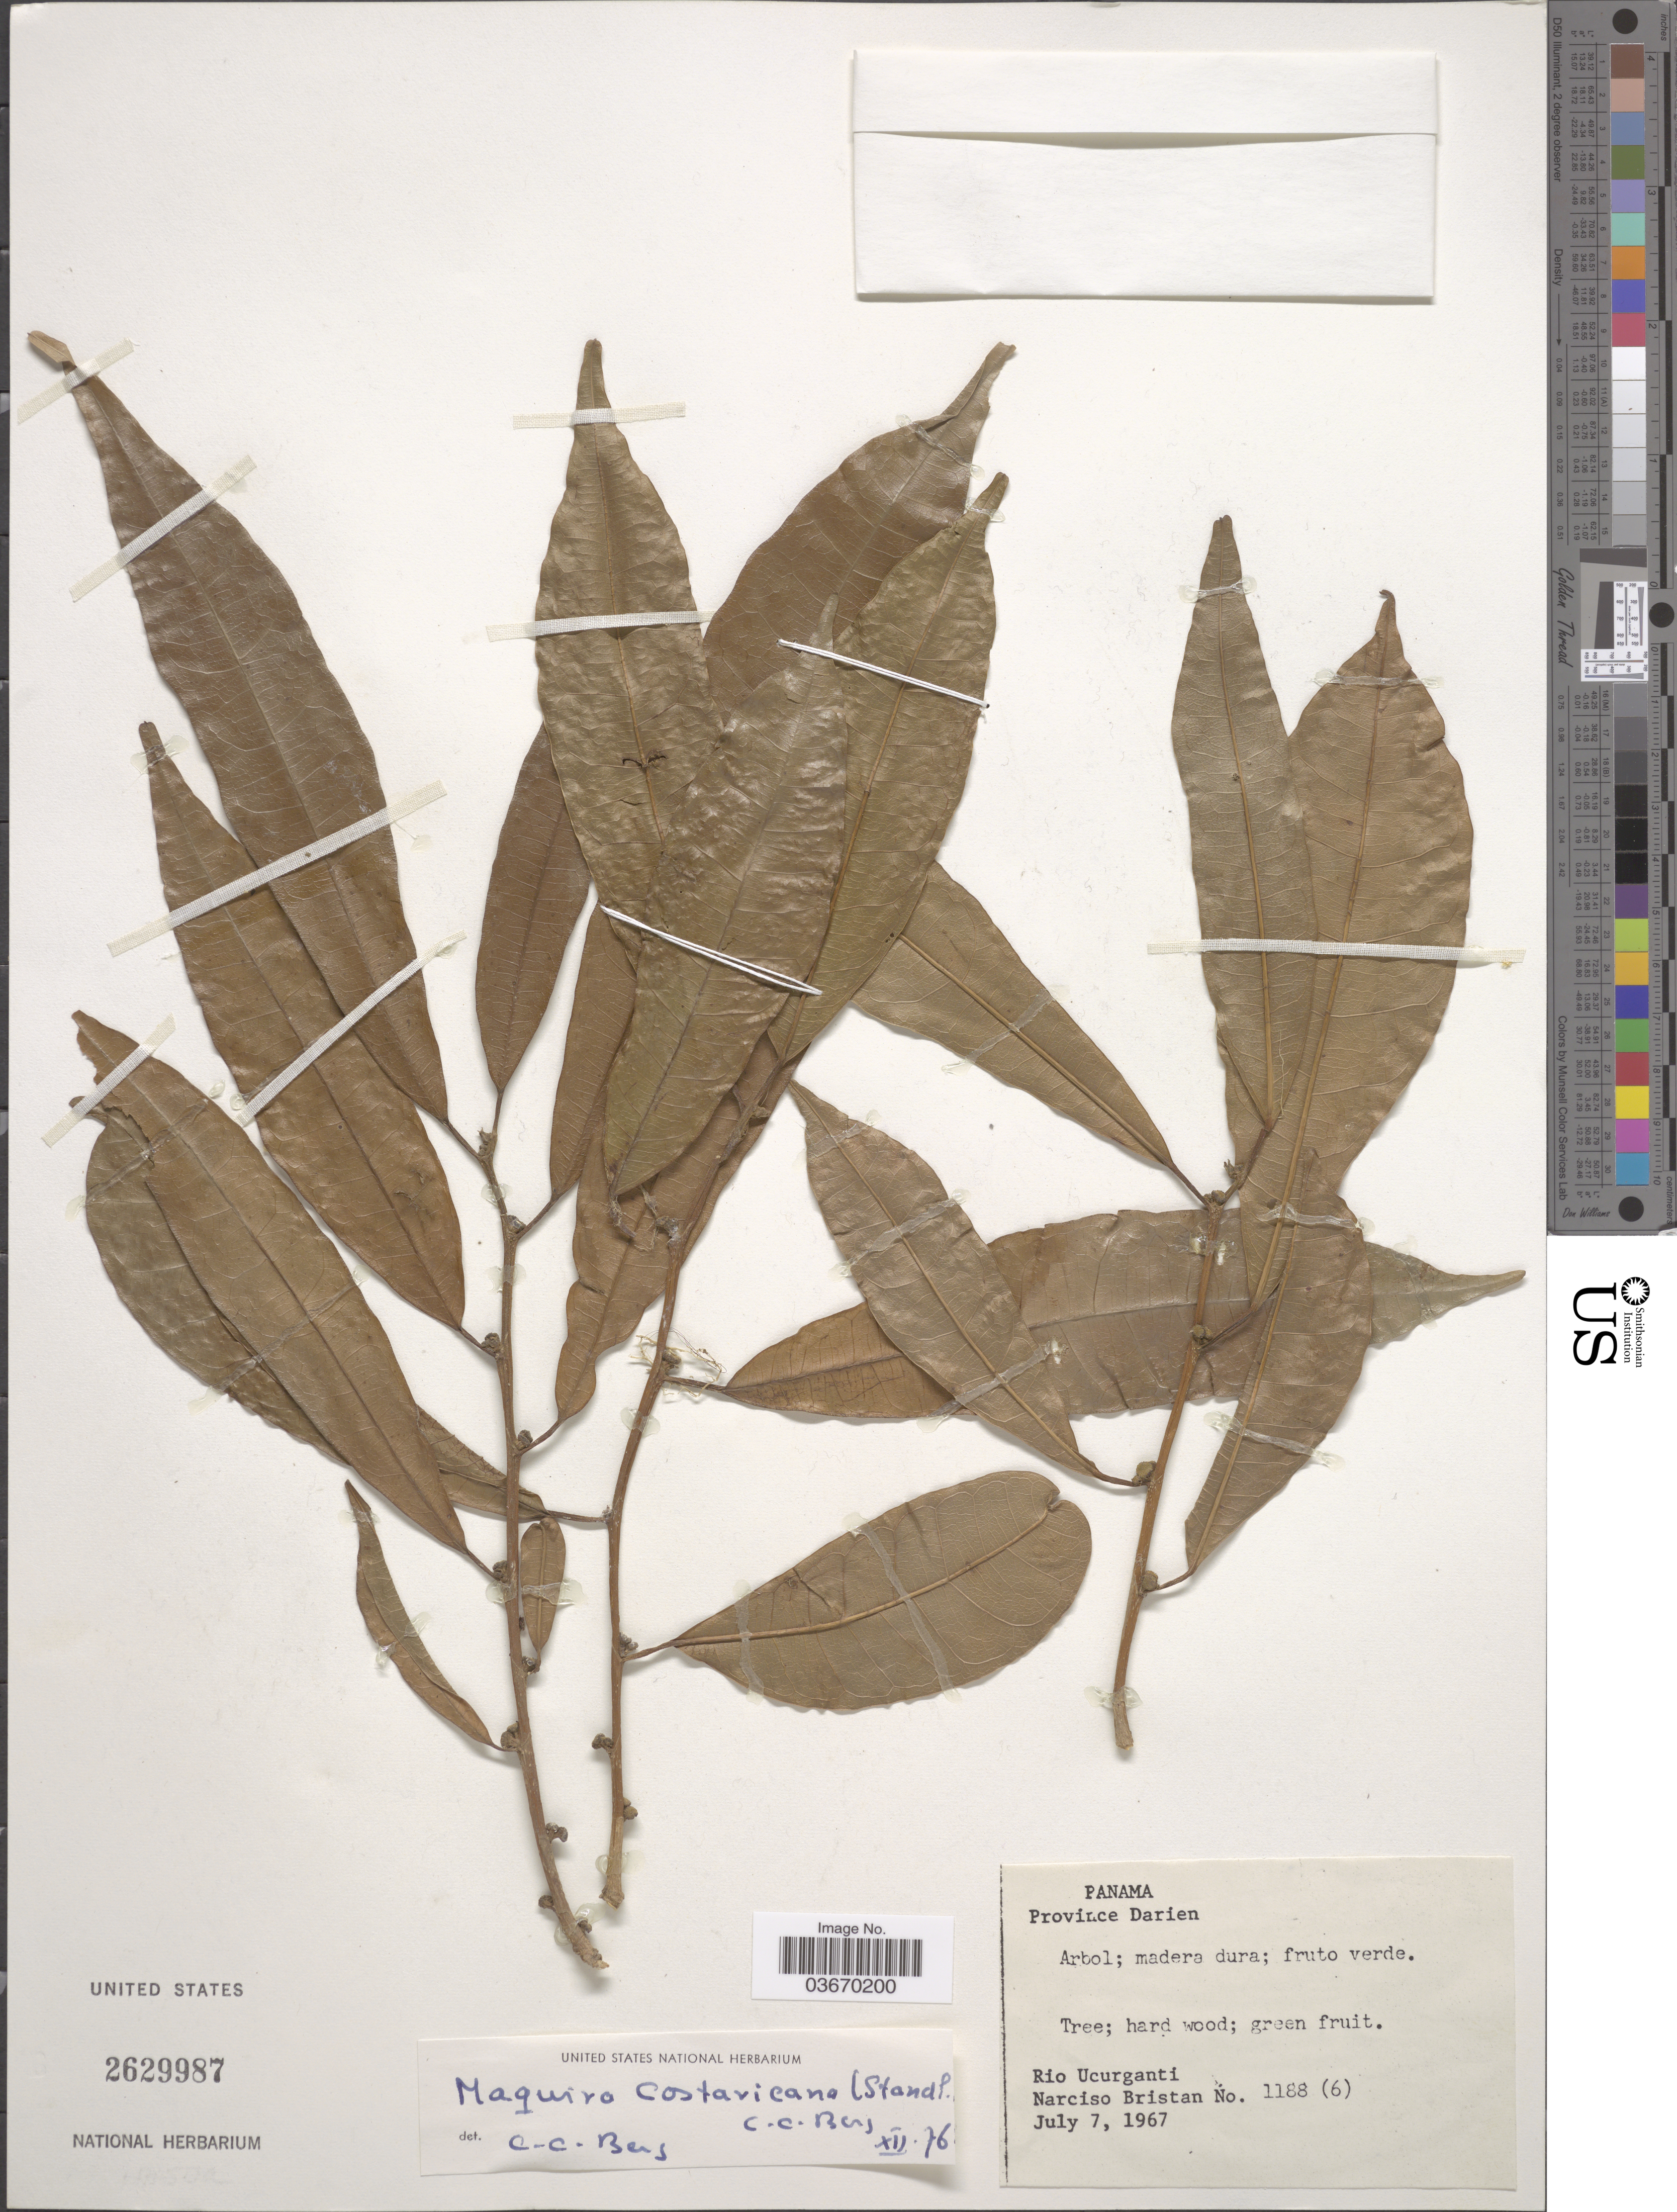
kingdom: Plantae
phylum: Tracheophyta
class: Magnoliopsida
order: Rosales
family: Moraceae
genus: Maquira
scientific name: Maquira costaricana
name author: (Standl.) C.C. Berg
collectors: N. Bristan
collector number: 1188 (6)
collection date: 1967-07-07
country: Panama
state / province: Darien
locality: Rio Ucurganti.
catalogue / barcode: US 2629987